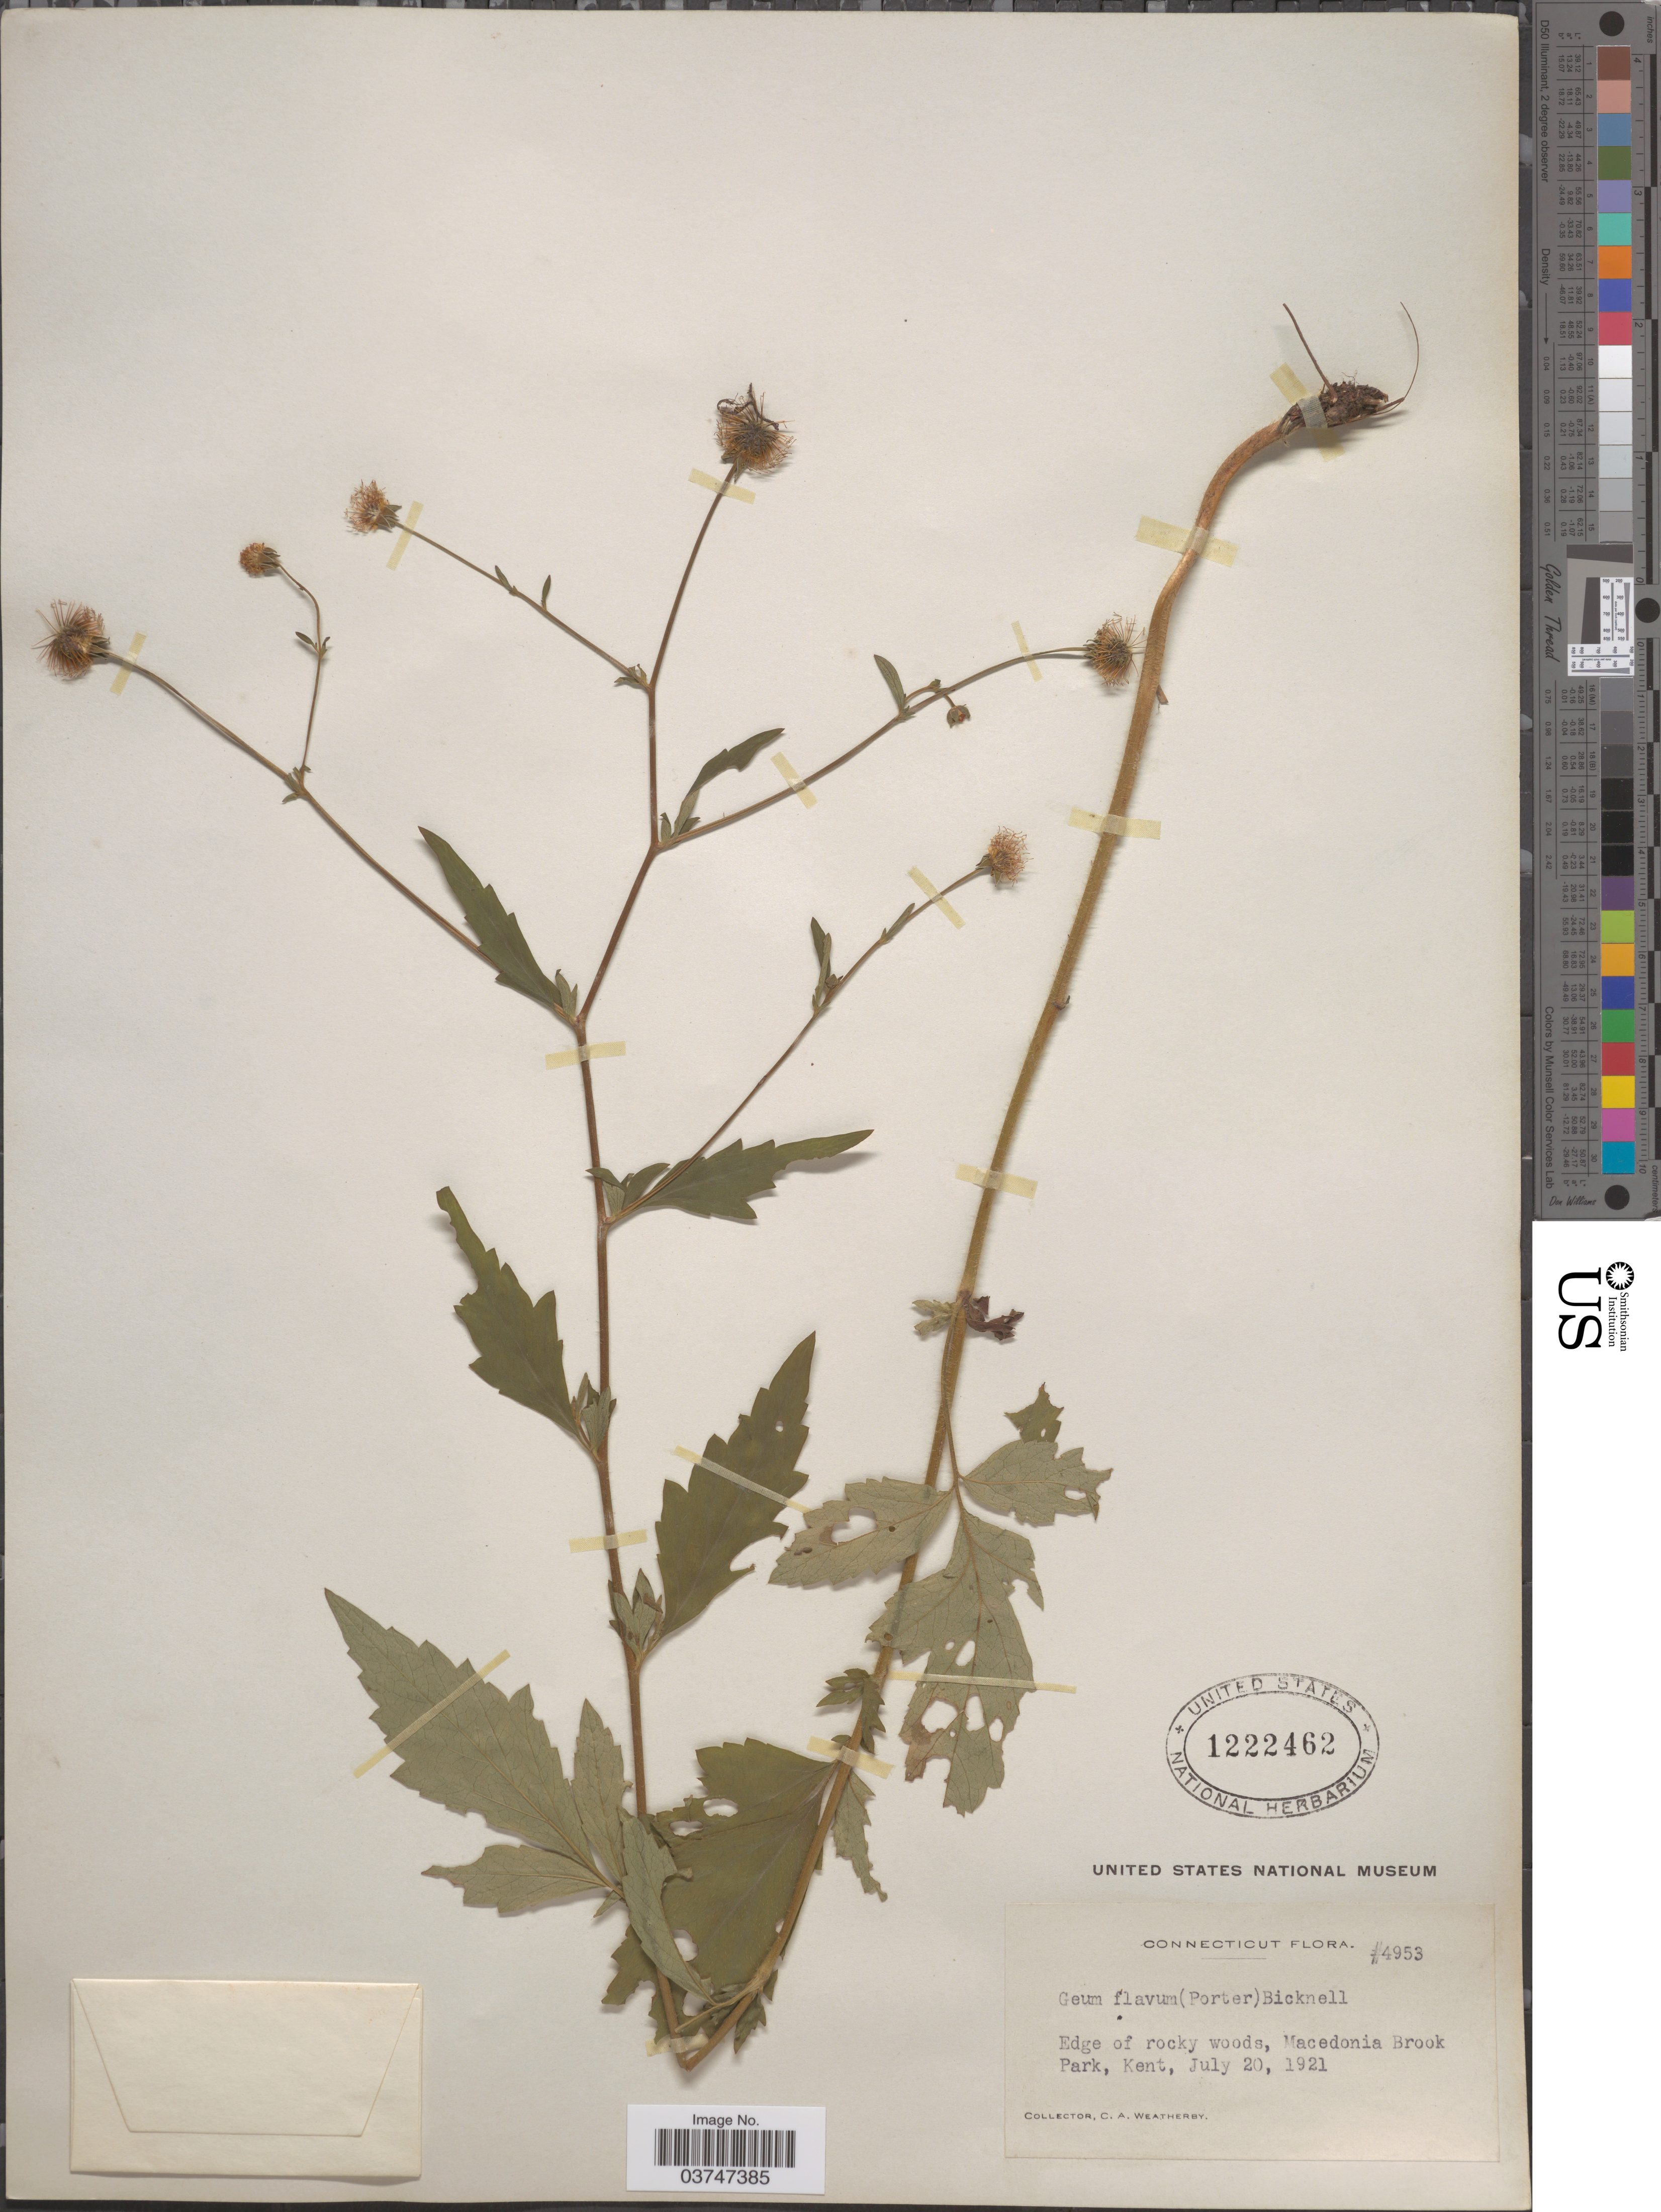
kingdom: Plantae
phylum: Tracheophyta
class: Magnoliopsida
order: Rosales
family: Rosaceae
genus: Geum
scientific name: Geum hirsutum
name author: Muhl. ex Link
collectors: C. A. Weatherby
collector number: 4953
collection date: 1921-07-20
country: United States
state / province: Connecticut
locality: Edge of rocky woods, Macedonia Brook Park, Kent.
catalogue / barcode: US 1222462